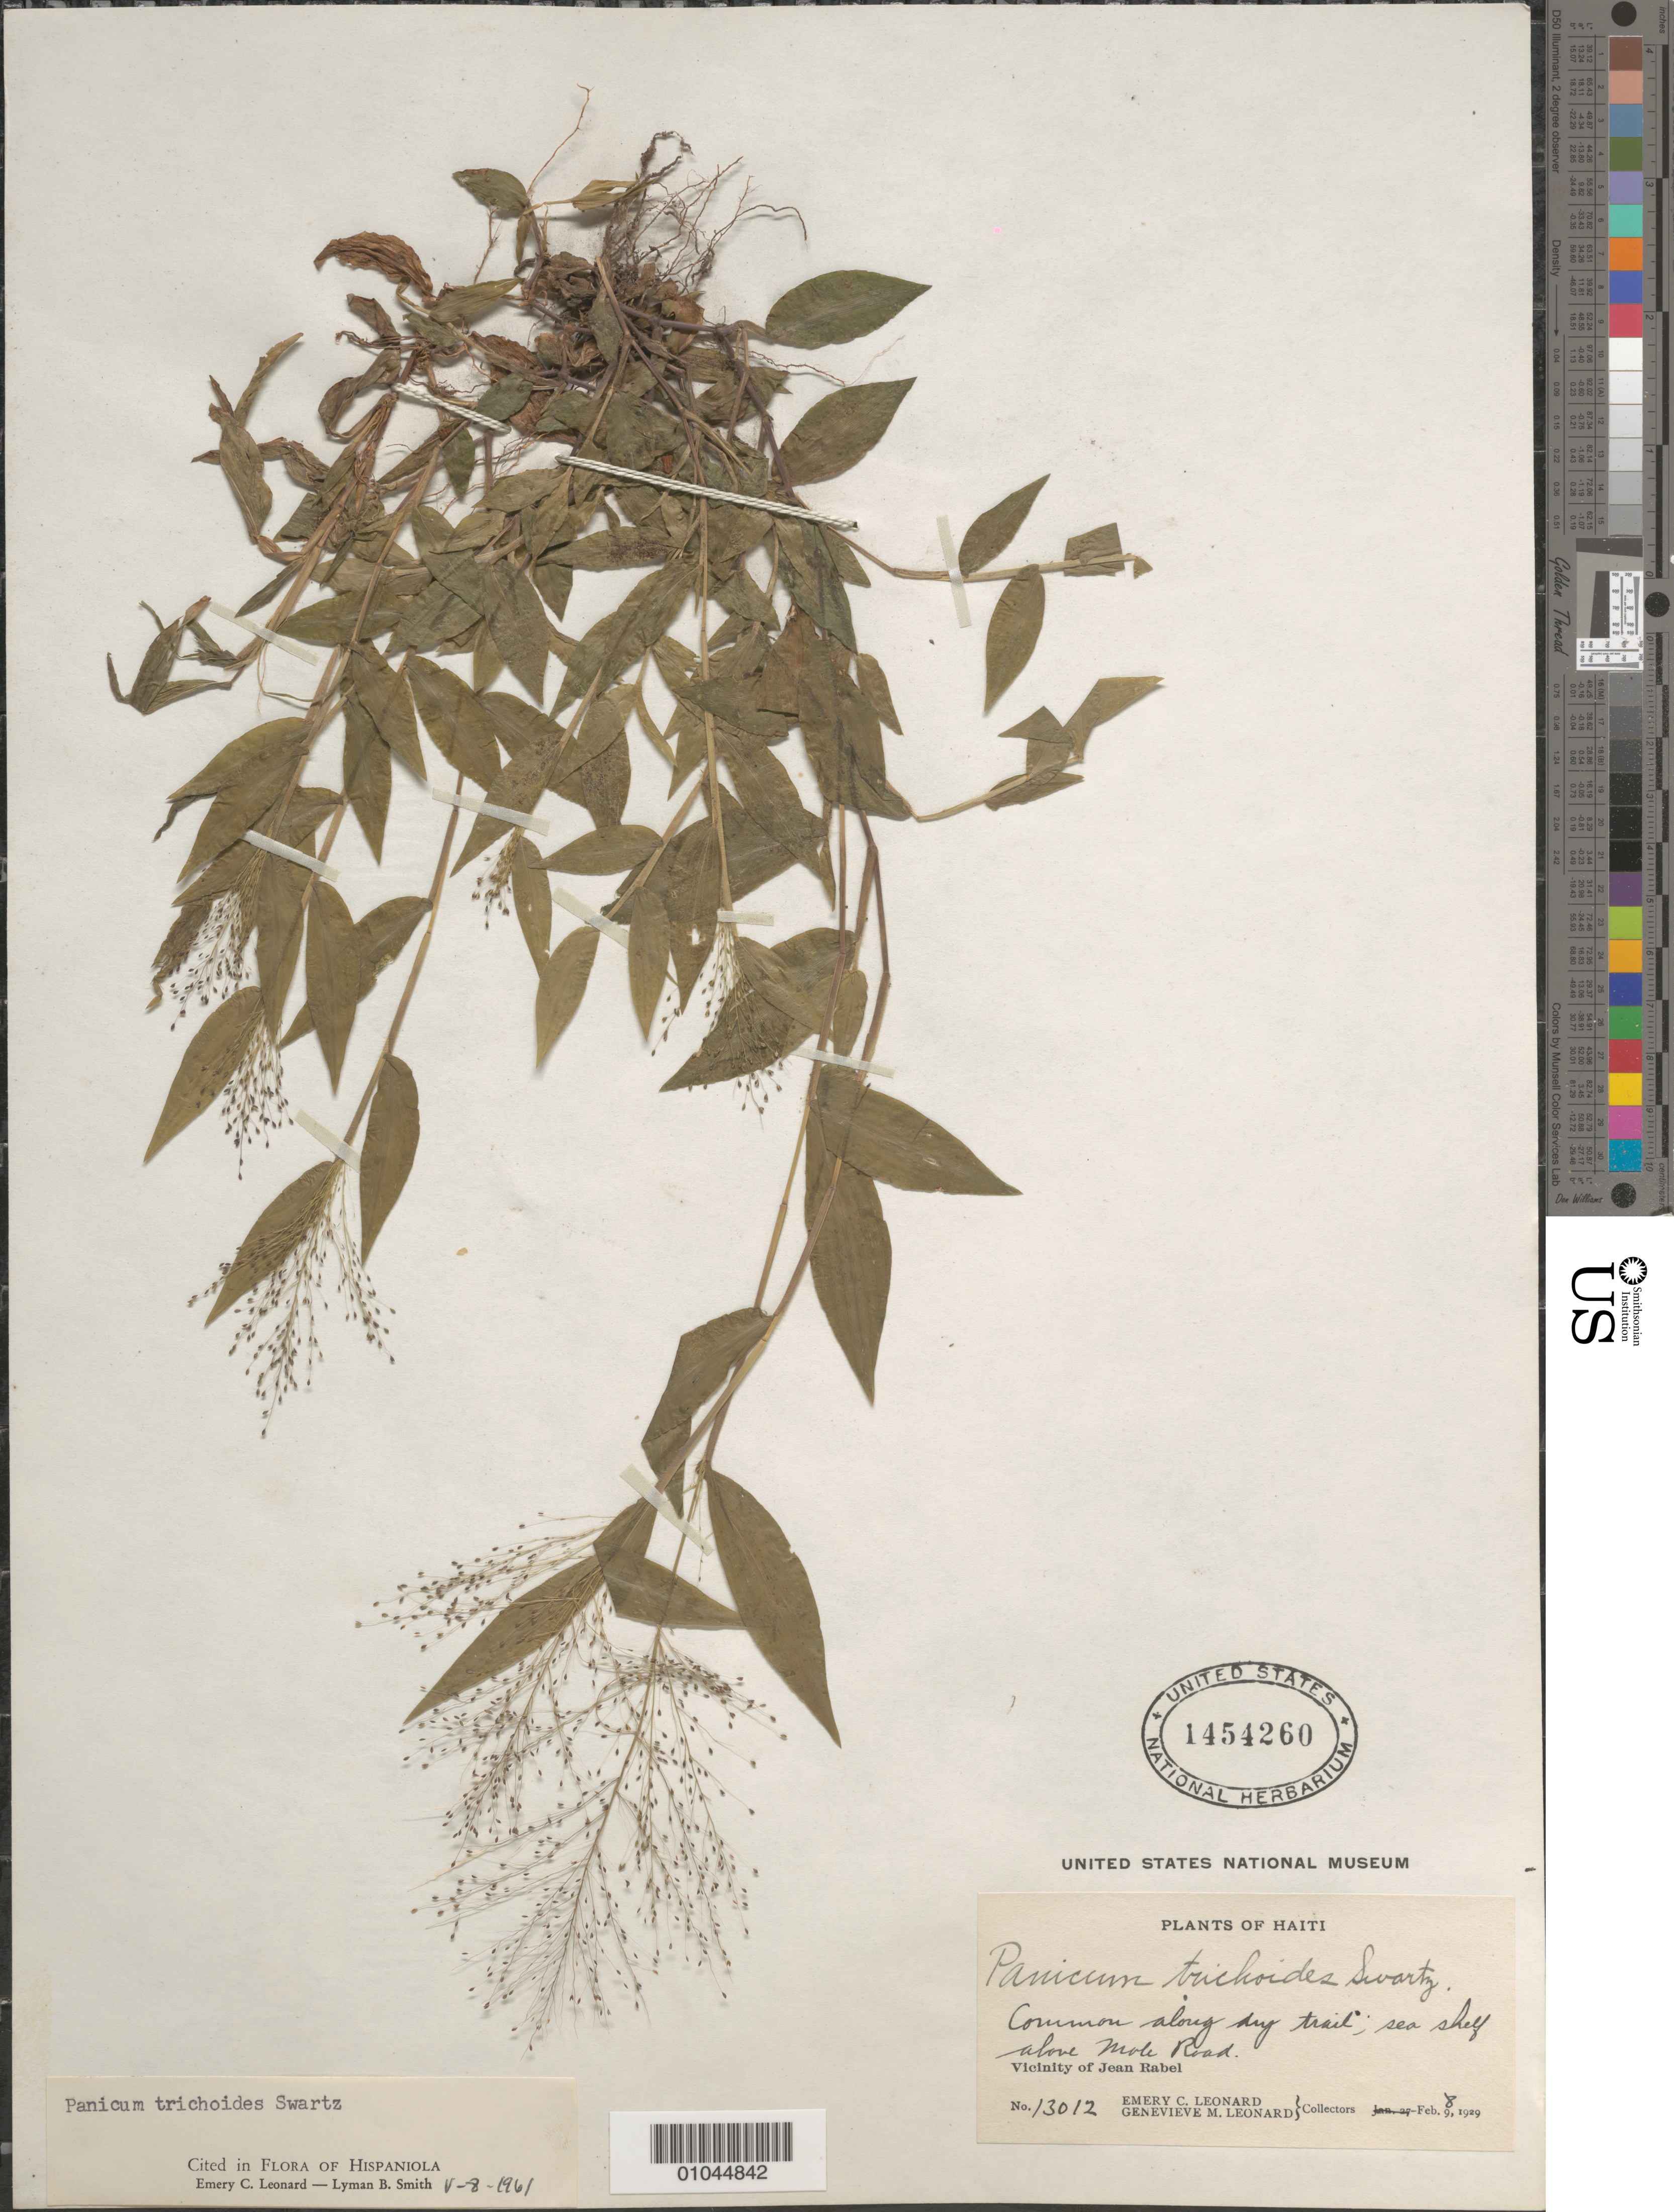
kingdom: Plantae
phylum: Tracheophyta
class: Liliopsida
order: Poales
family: Poaceae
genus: Panicum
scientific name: Panicum trichoides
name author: Sw.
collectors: E. C. Leonard & G. M. Leonard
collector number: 13012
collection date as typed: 08 Feb 1929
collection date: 1929-02-08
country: Haiti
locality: Vicinity of Jean Rabel, sea shelf above Mole Road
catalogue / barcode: US 1454260